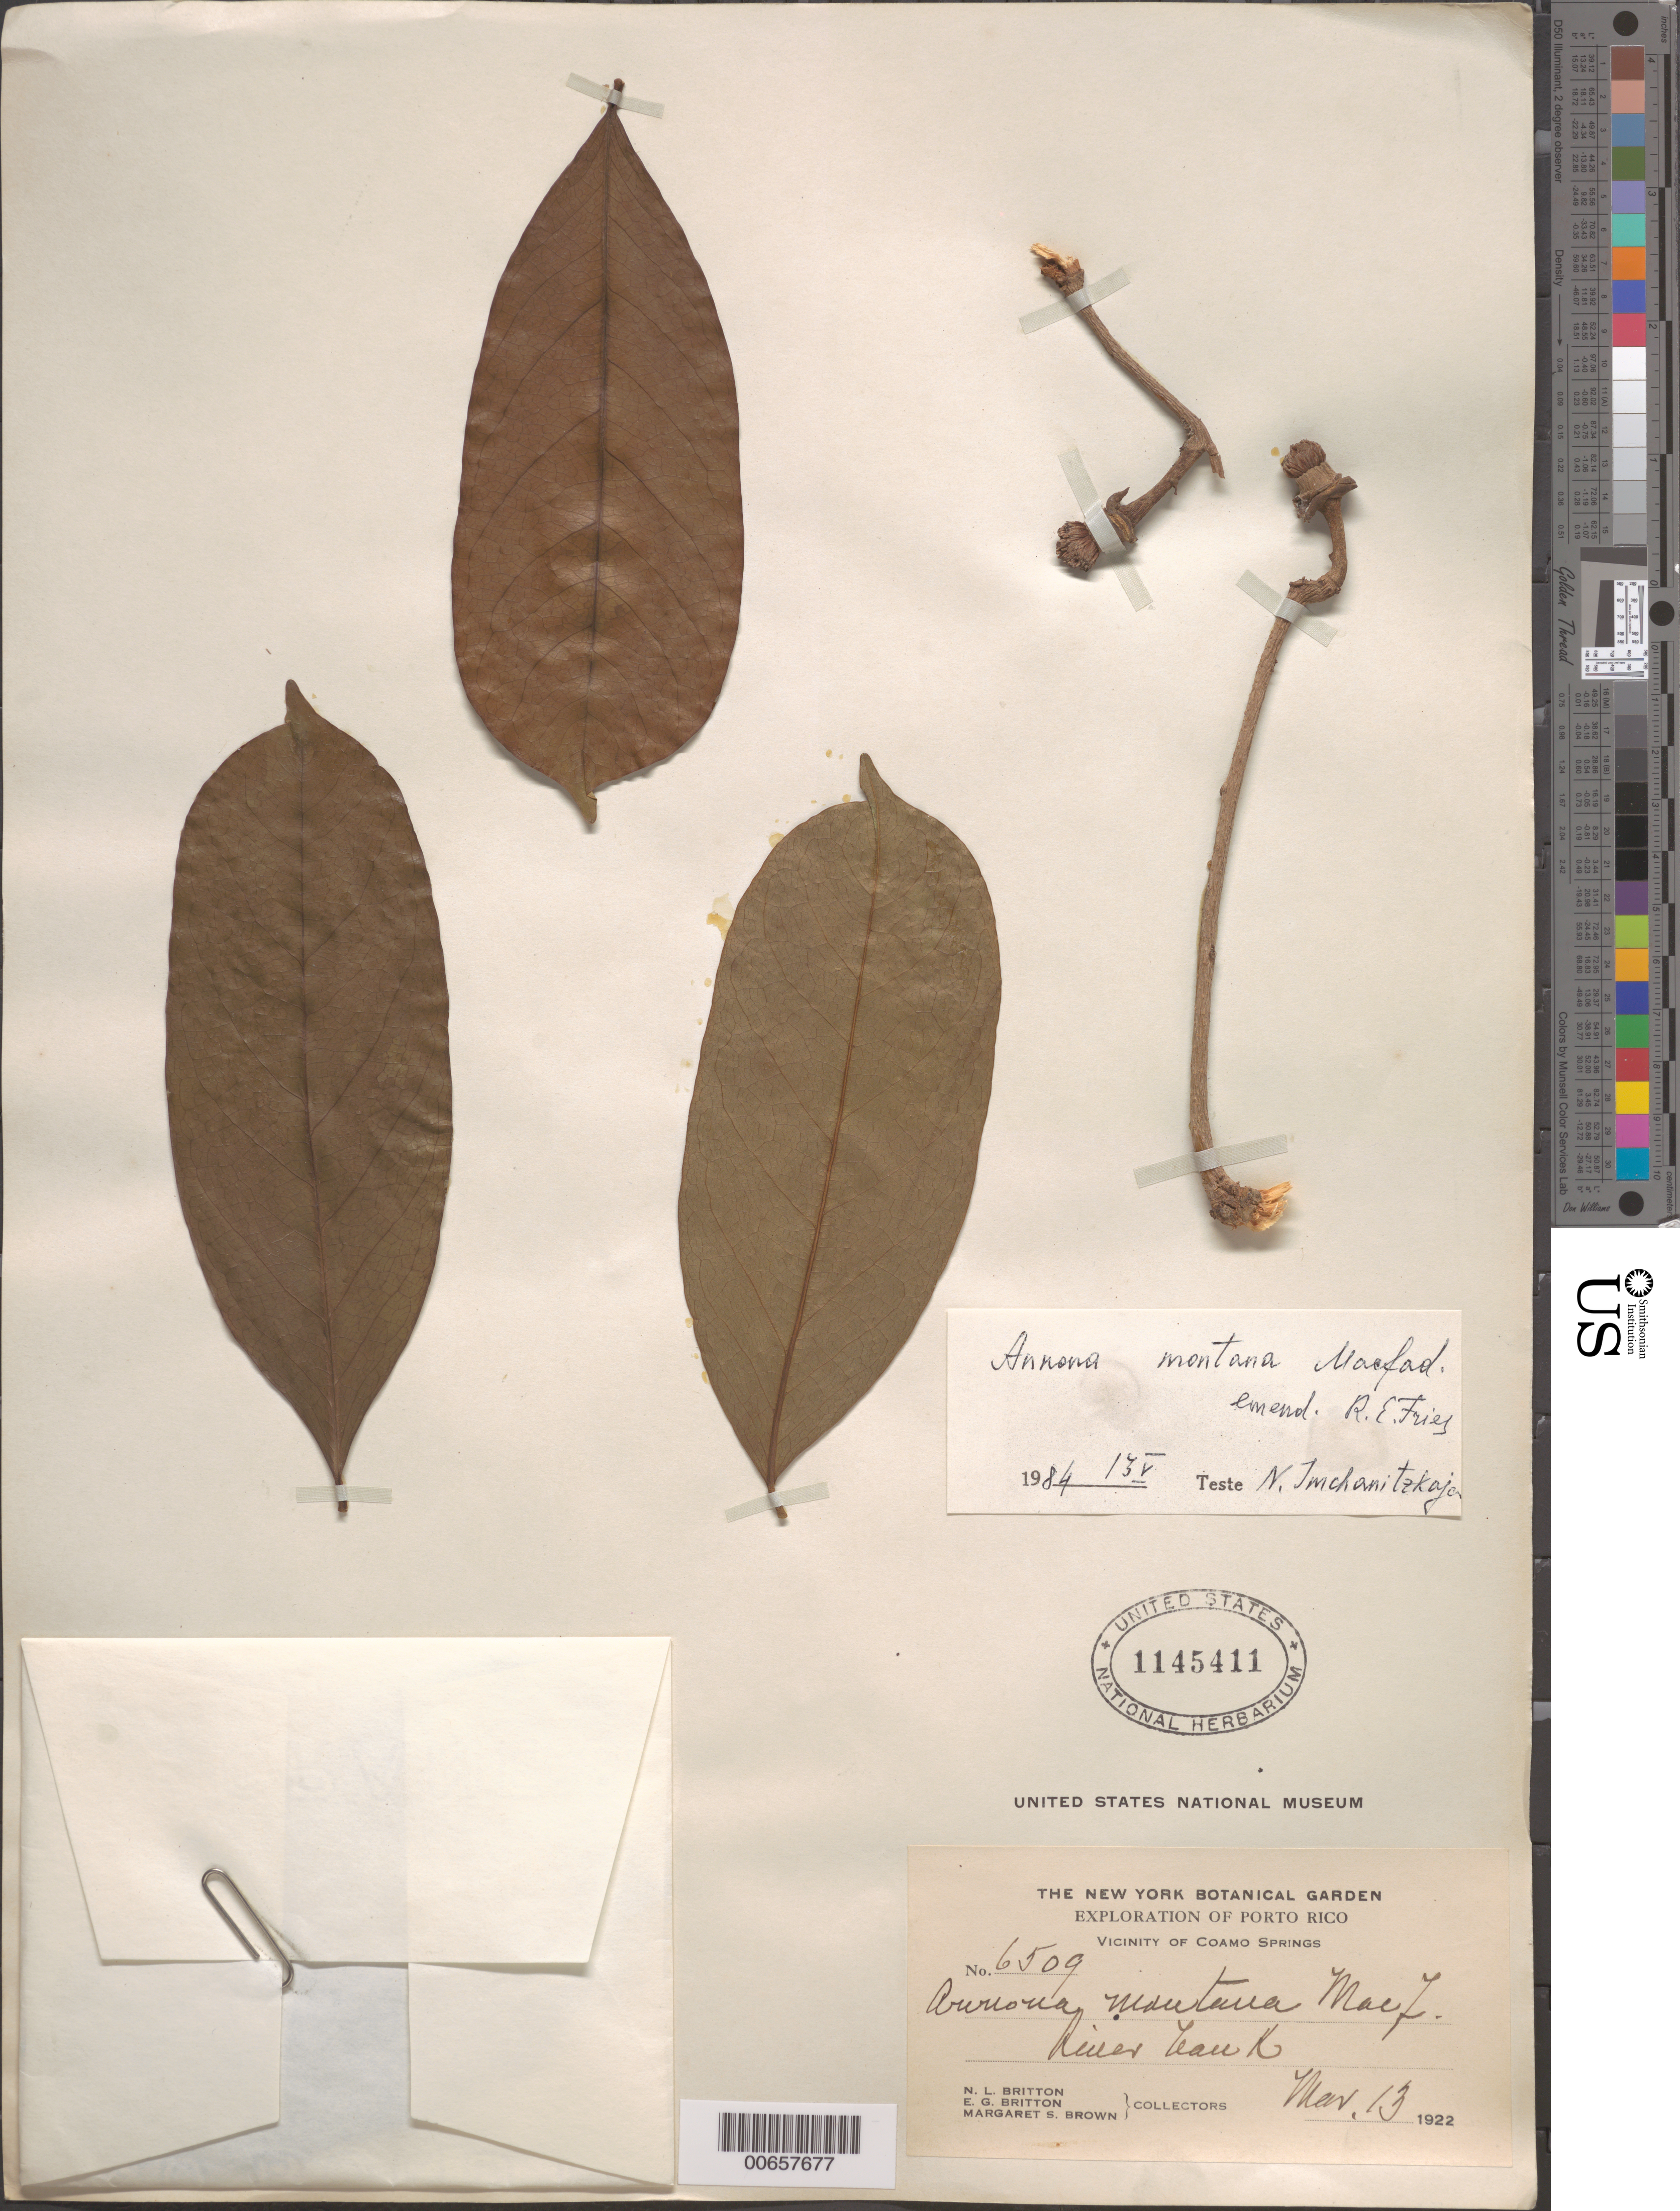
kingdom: Plantae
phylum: Tracheophyta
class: Magnoliopsida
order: Magnoliales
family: Annonaceae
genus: Annona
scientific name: Annona montana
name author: Macfad.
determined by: McChanitzkaja, N.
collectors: N. Britton, E. G. Britton & M. S. Brown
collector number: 6509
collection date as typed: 13 Mar 1922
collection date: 1922-03-13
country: Puerto Rico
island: Greater Antilles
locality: Coamo Springs, vic of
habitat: river bank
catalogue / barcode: US 1145411